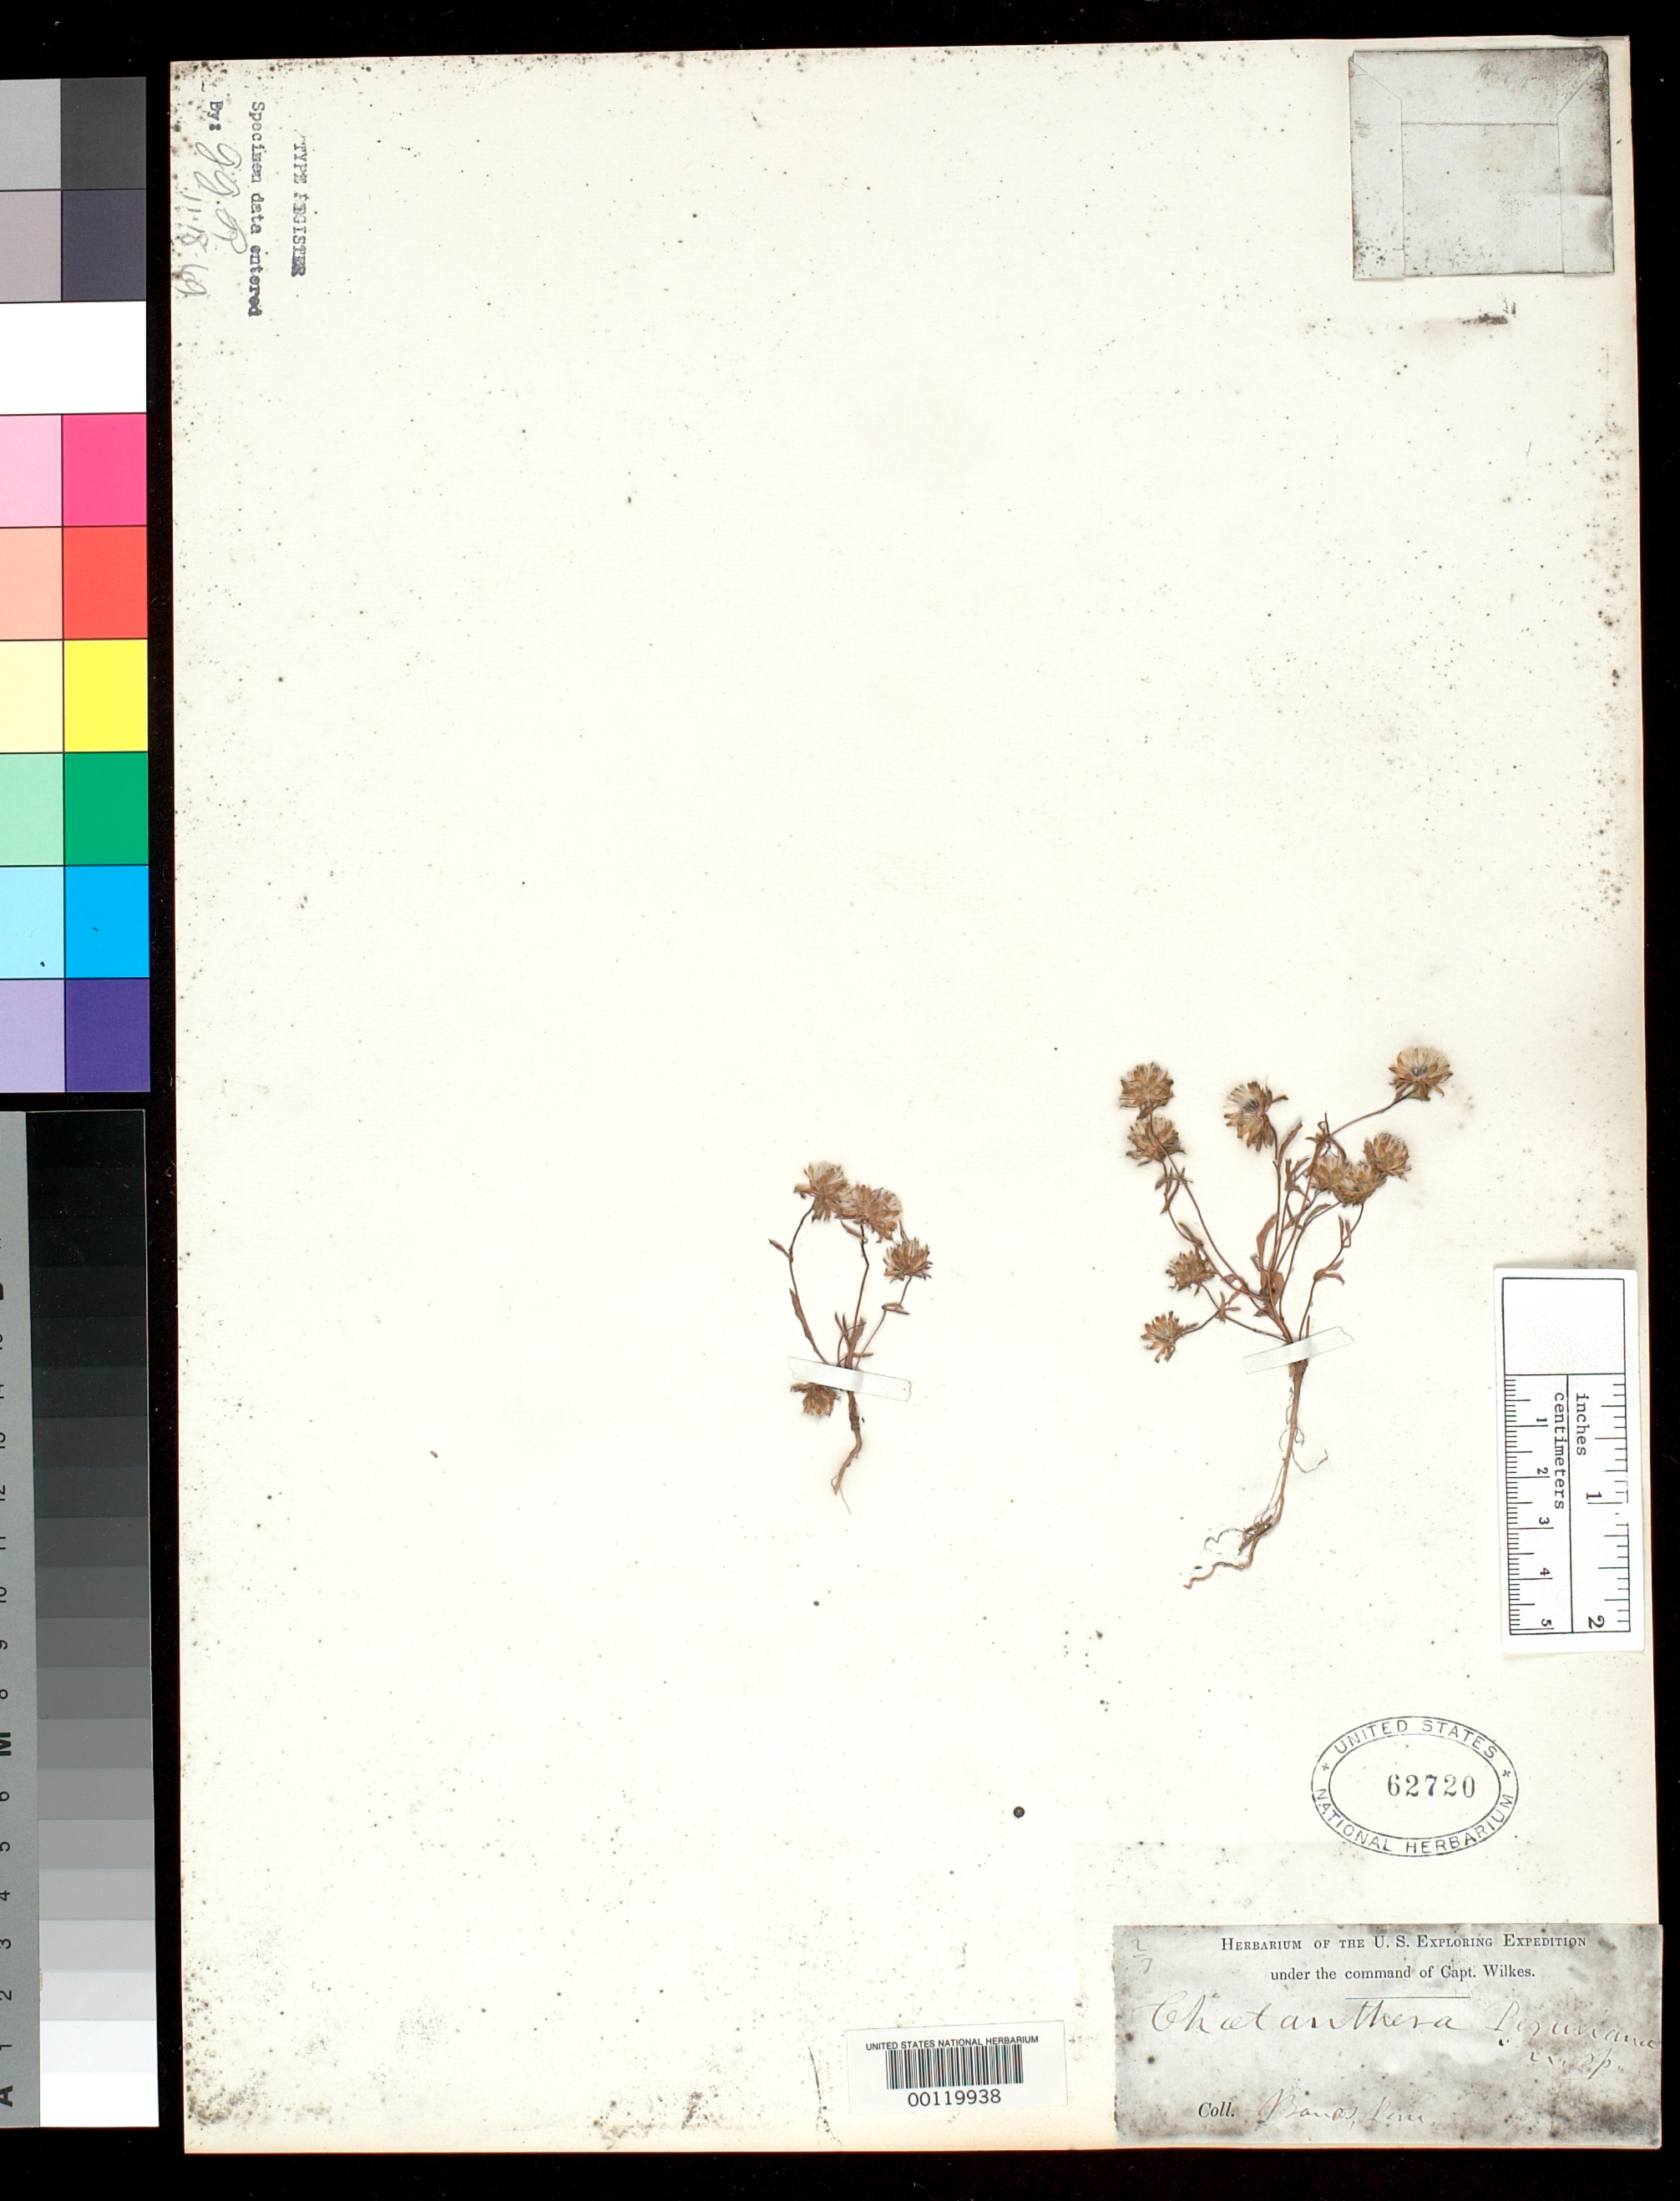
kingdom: Plantae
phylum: Tracheophyta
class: Magnoliopsida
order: Asterales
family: Asteraceae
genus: Chaetanthera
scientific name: Chaetanthera peruviana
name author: A. Gray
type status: Type Collection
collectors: Wilkes Explor. Exped.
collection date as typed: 1838 to -- --- 1842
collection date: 1838/1842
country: Peru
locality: Bamos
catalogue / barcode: US 62720